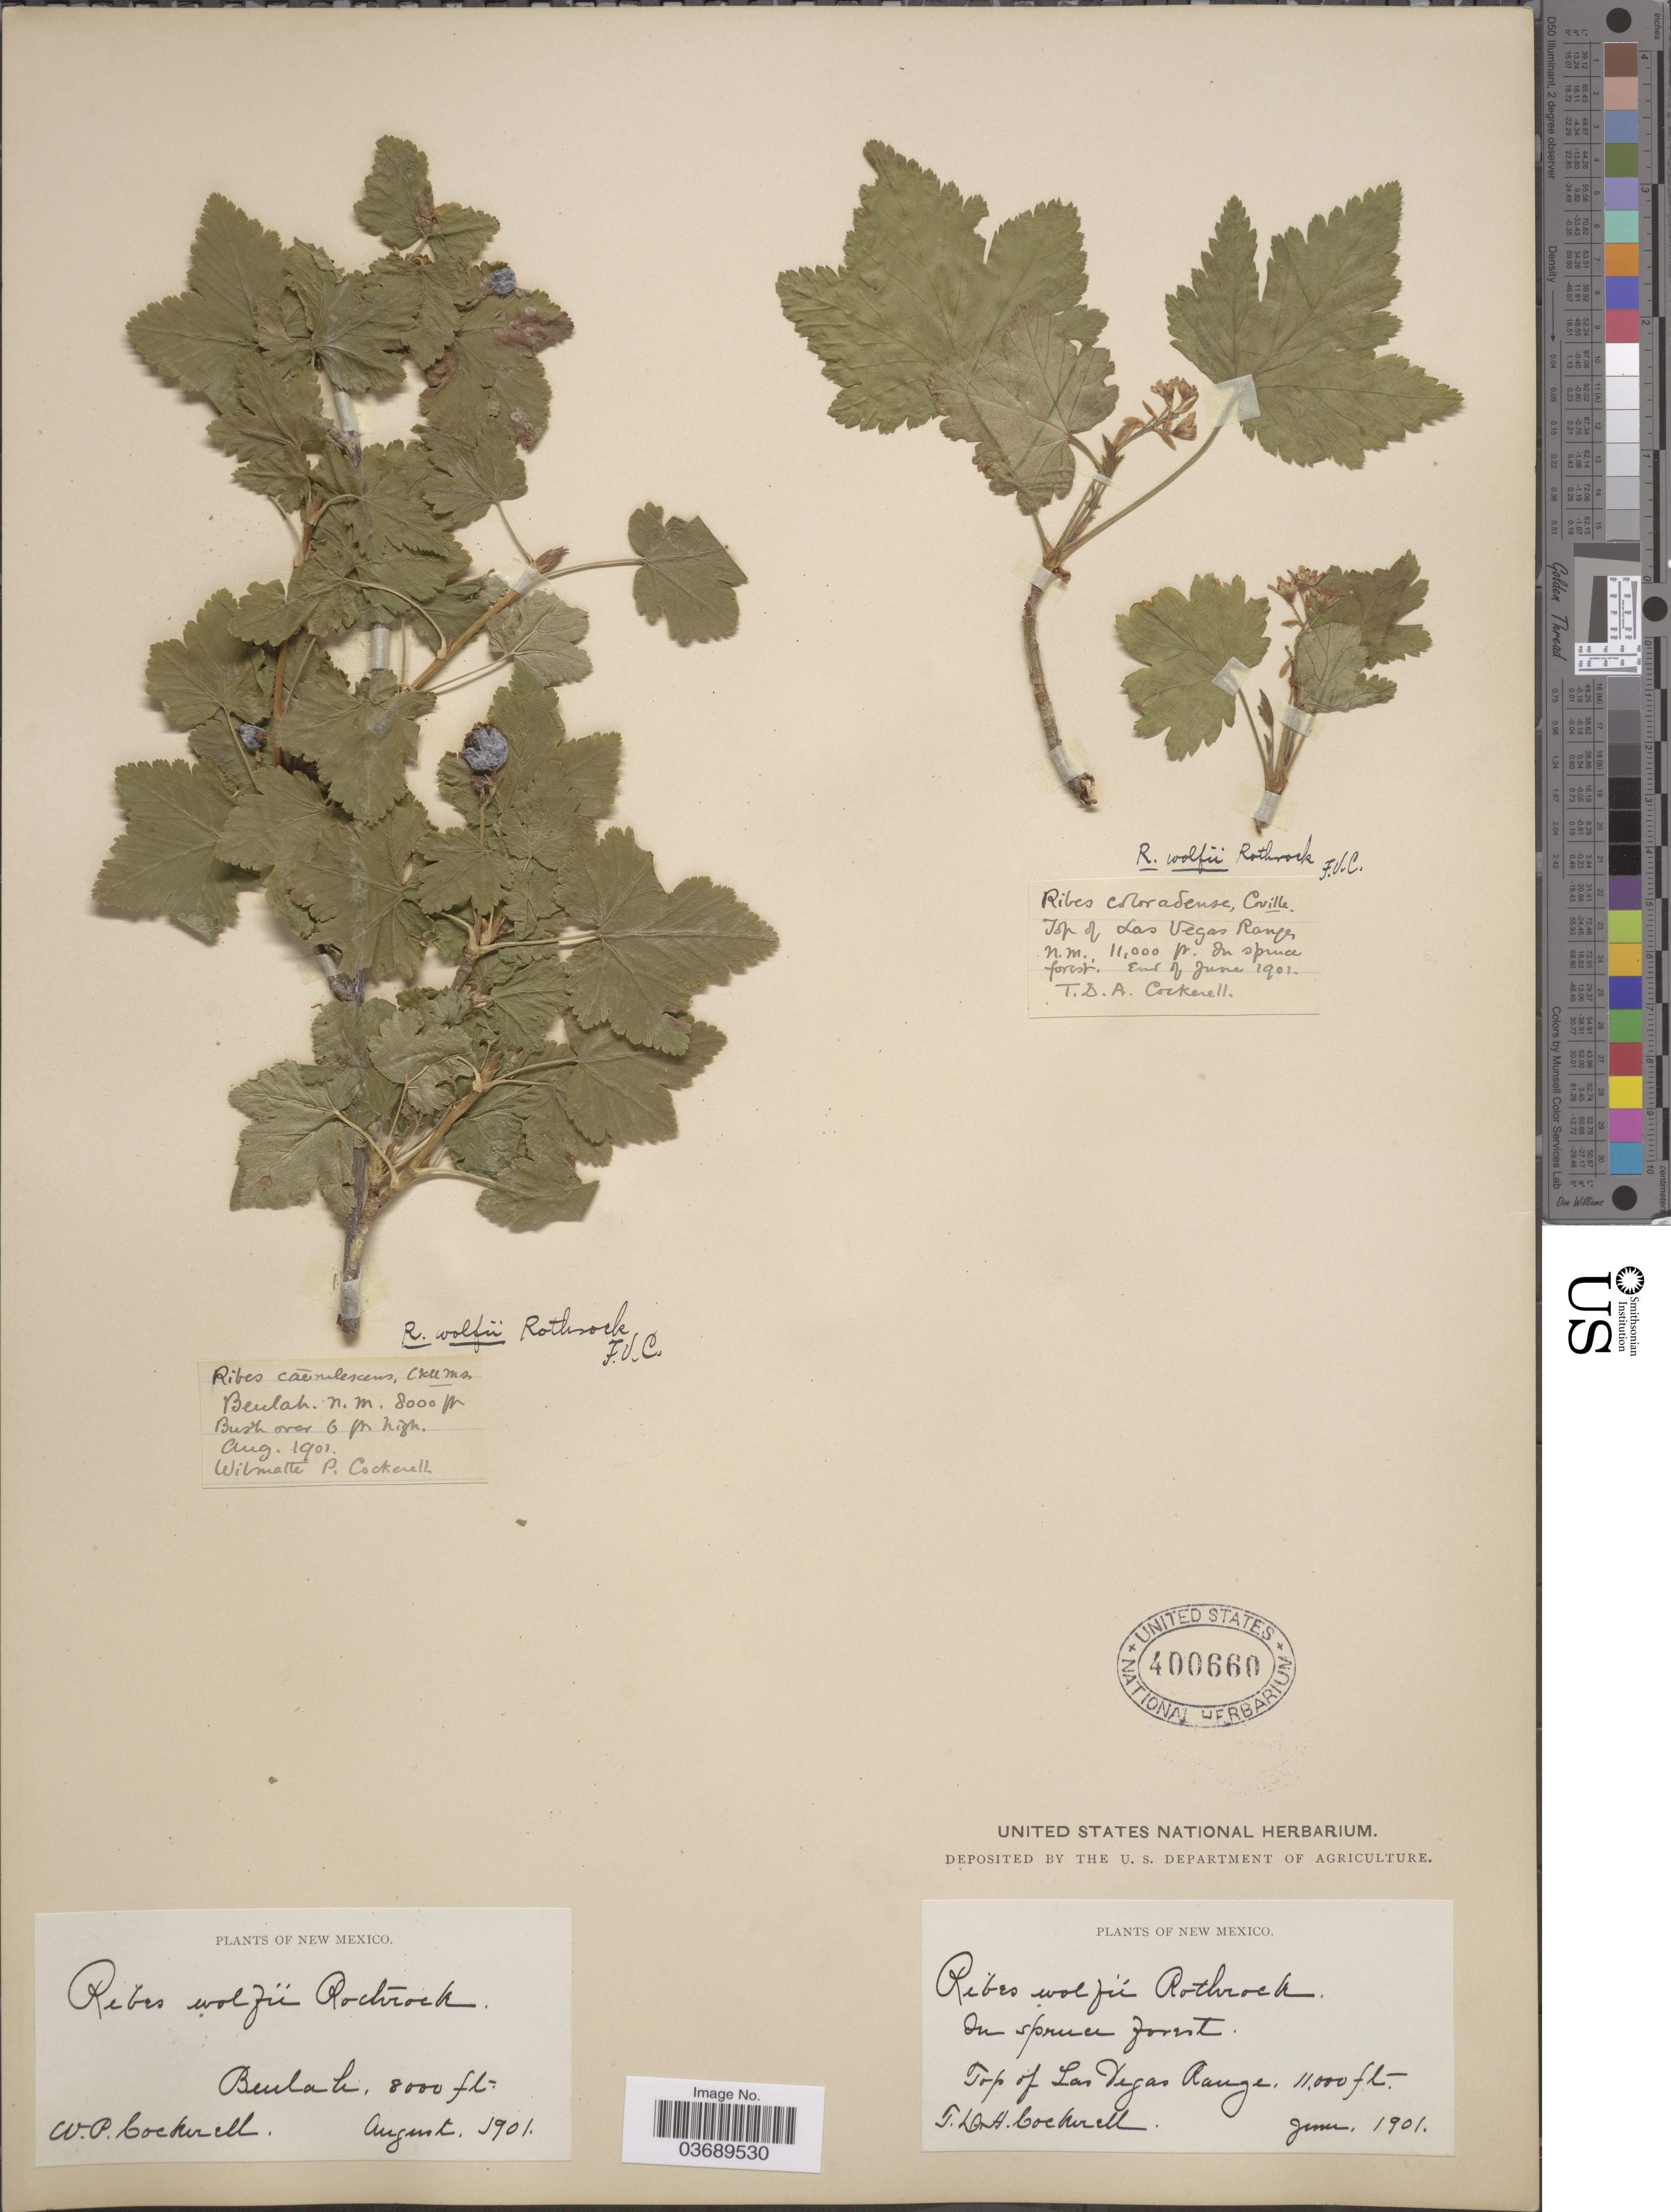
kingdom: Plantae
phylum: Tracheophyta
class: Magnoliopsida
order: Saxifragales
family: Grossulariaceae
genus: Ribes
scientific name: Ribes wolfii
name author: Rothr.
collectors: W. Cockerell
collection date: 1901-08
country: United States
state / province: New Mexico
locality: Beulah.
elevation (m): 2438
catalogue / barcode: US 400660